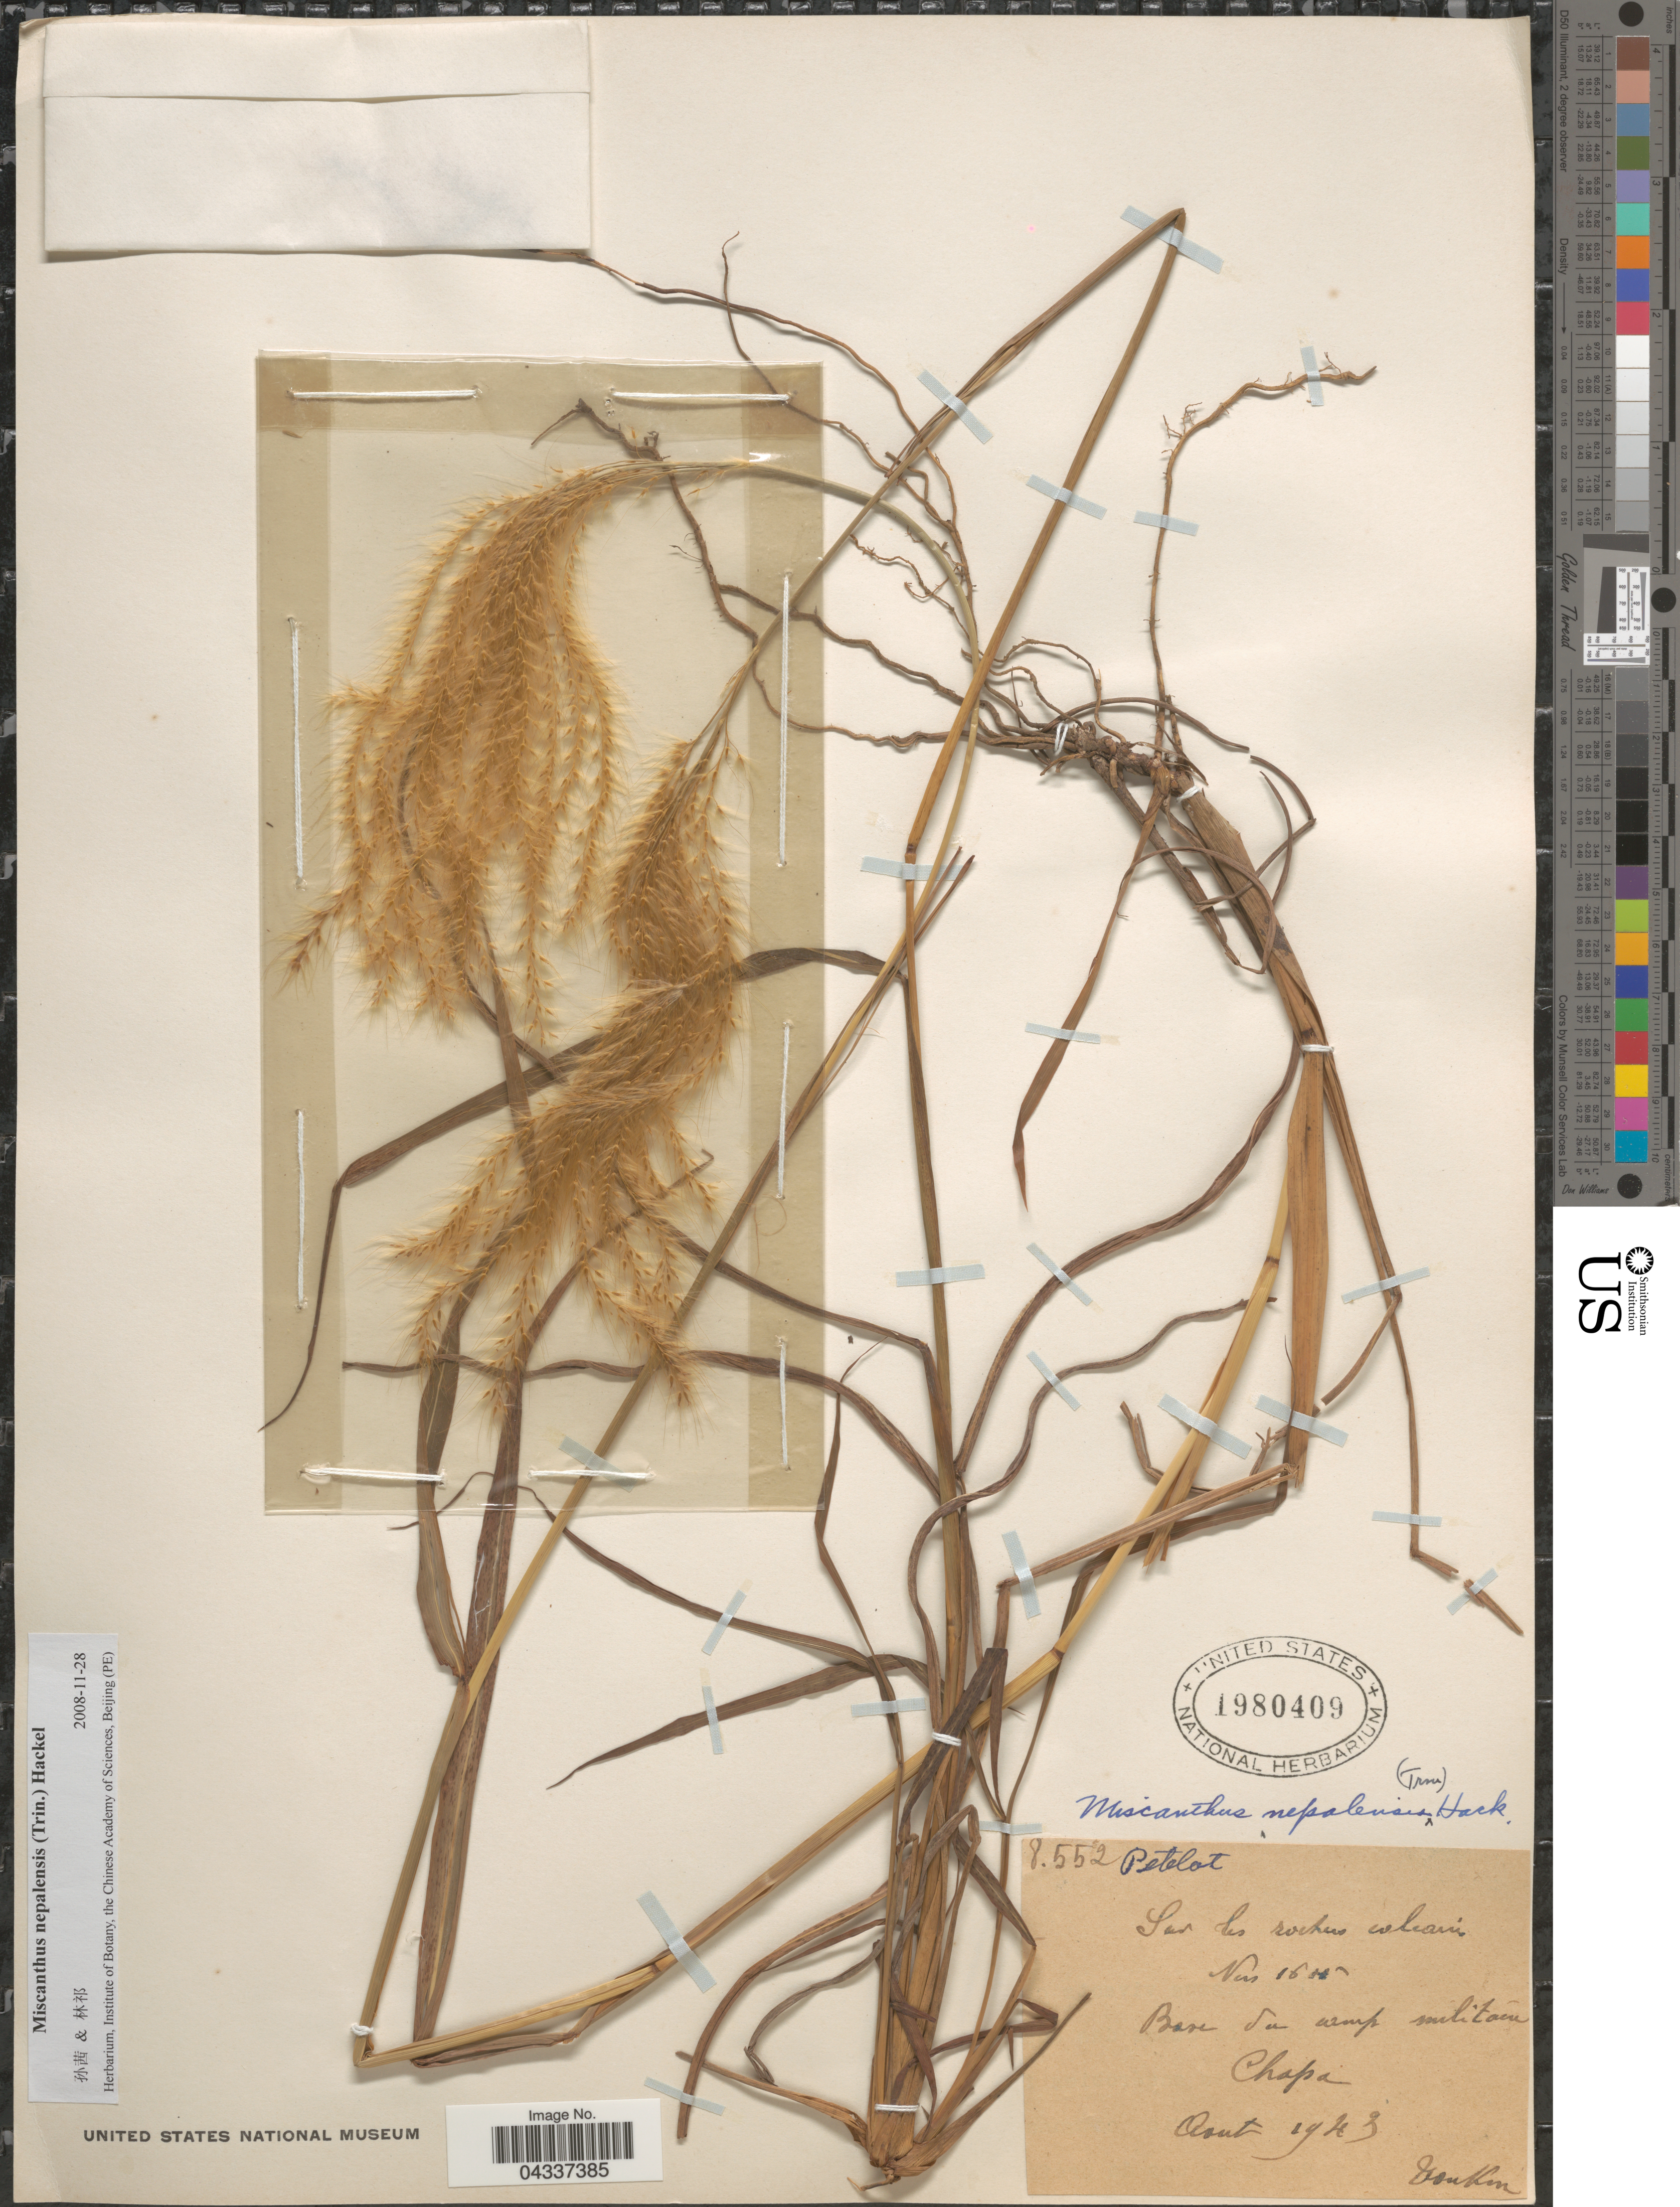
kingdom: Plantae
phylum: Tracheophyta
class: Liliopsida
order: Poales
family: Poaceae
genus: Miscanthus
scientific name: Miscanthus nepalensis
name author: (Trin.) Hack.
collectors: Pételot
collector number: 8552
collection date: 1943-08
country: Vietnam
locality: Sur les rochers calcaire. Base du camp militare. Chapa. Tonkin.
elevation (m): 1600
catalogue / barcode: US 1980409